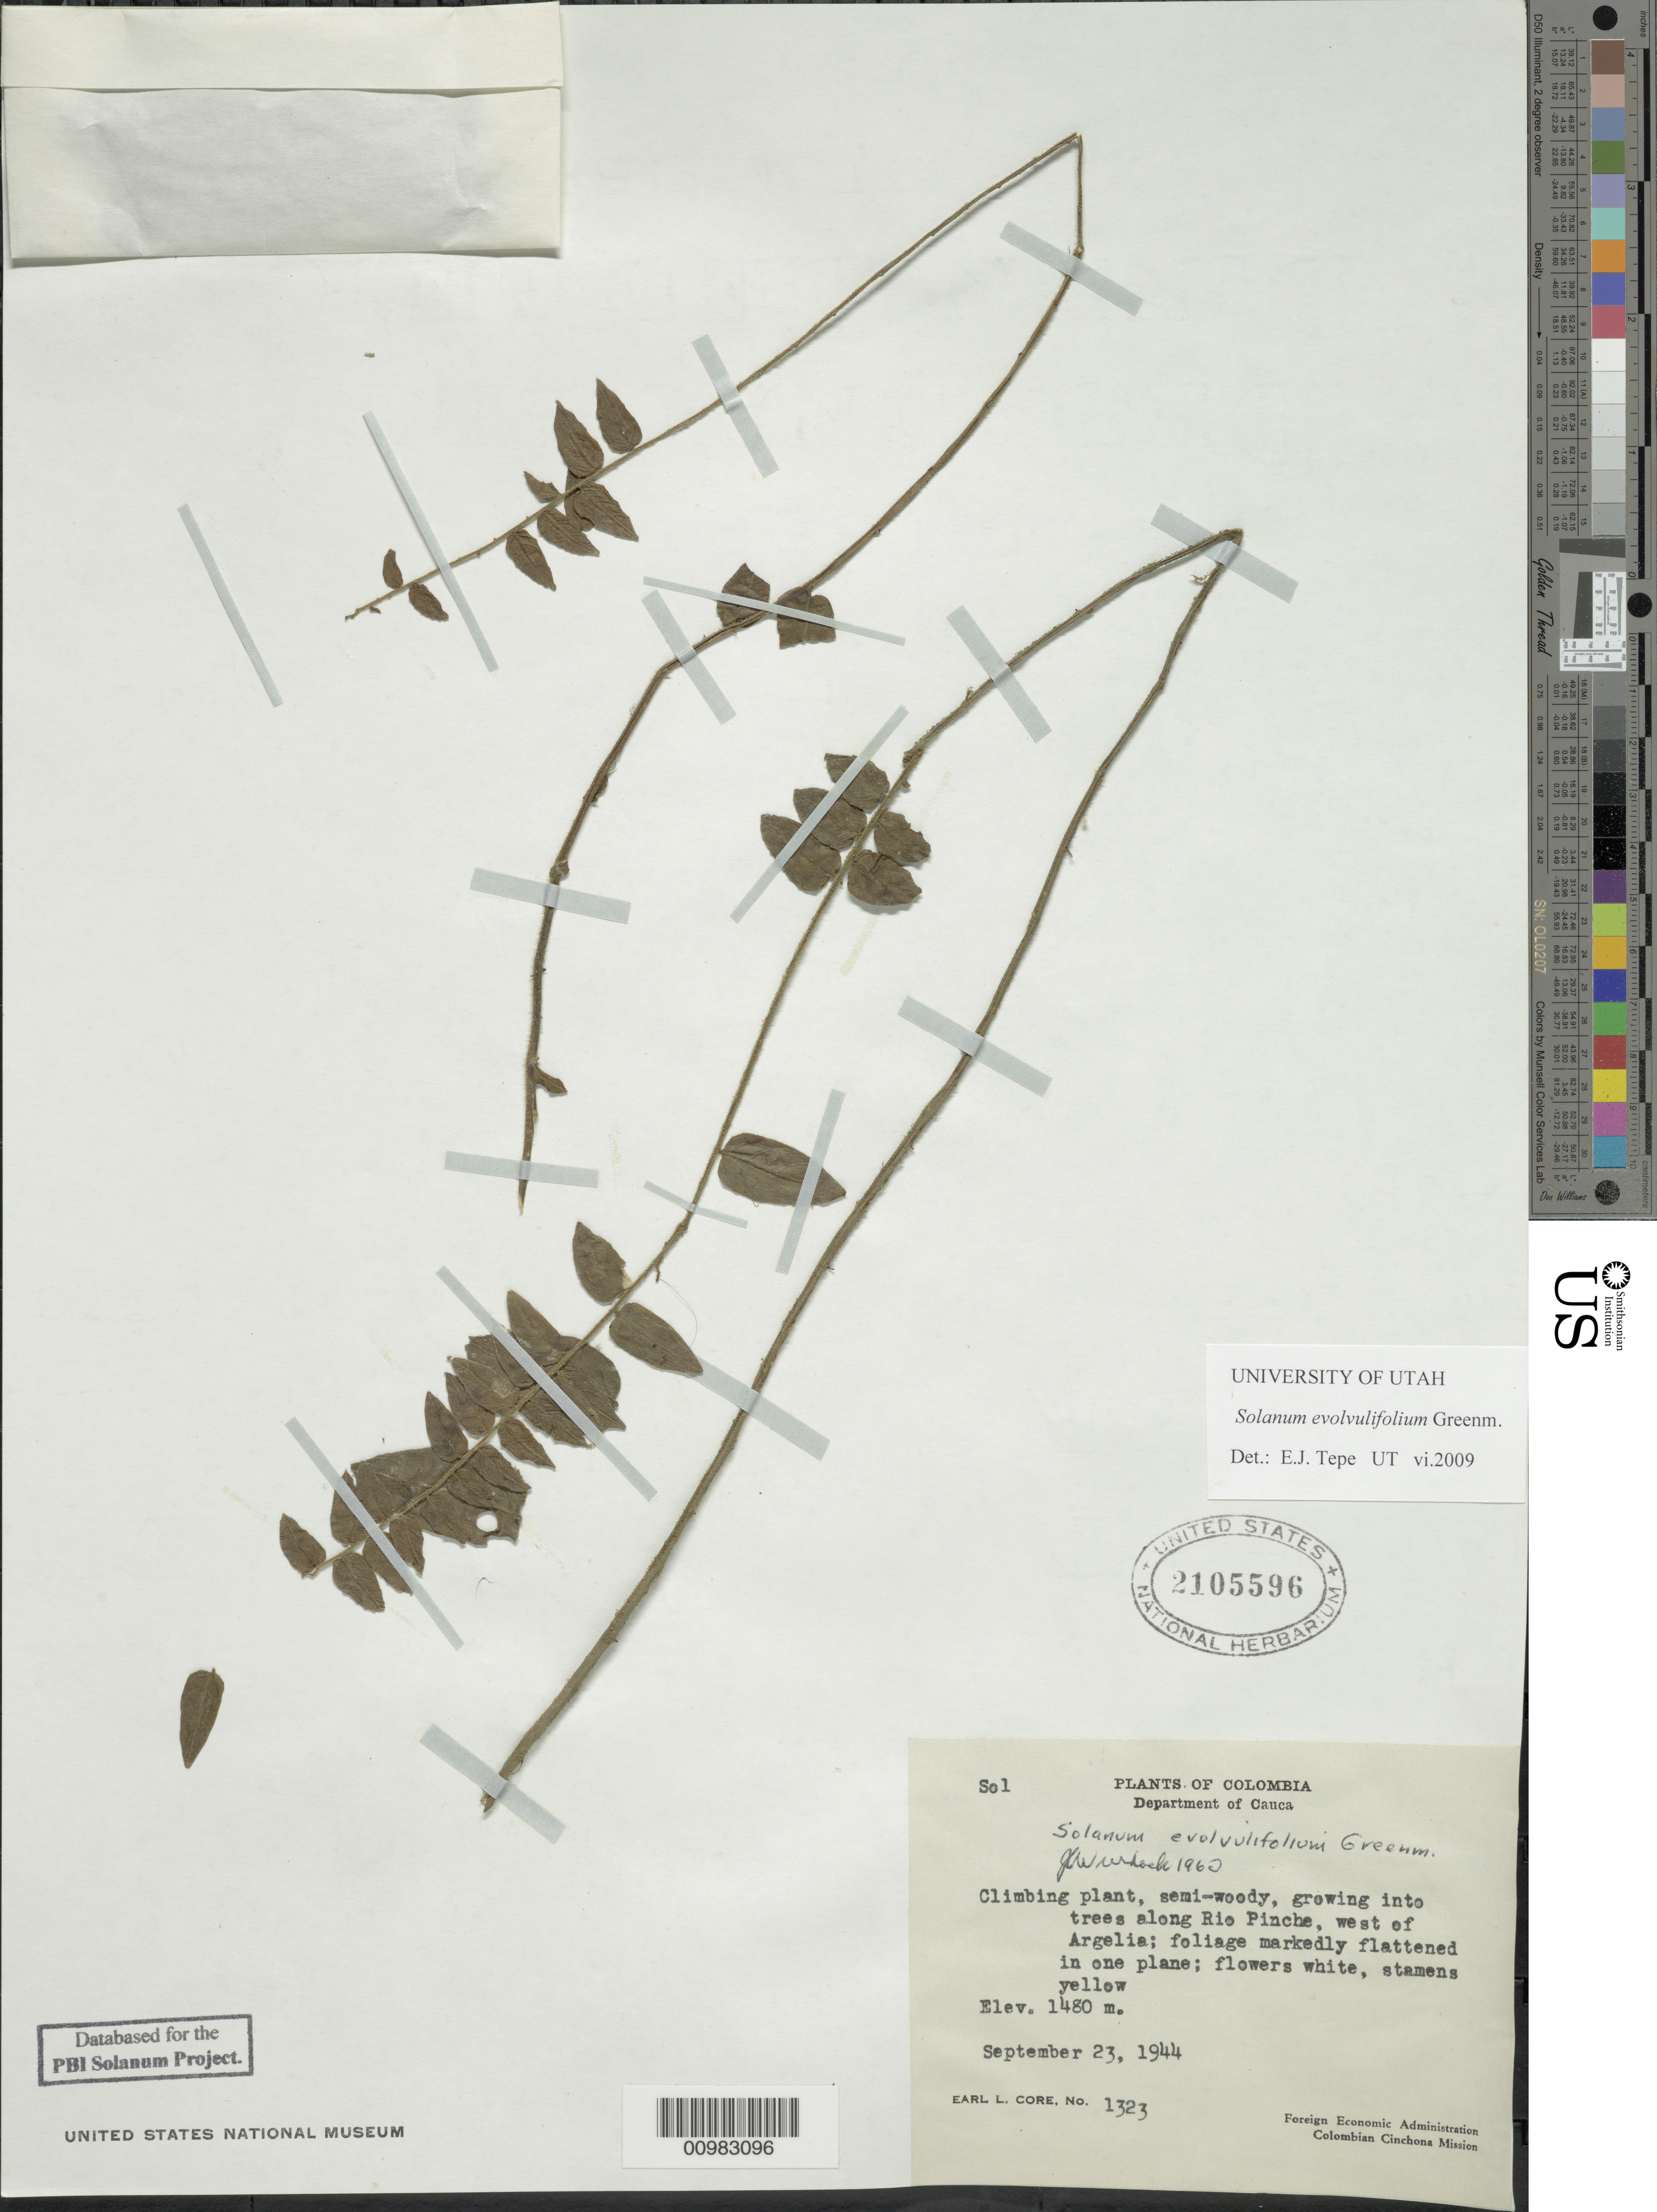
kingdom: Plantae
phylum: Tracheophyta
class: Magnoliopsida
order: Solanales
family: Solanaceae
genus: Solanum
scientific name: Solanum evolvulifolium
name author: Greenm. ex Donn. Sm.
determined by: Tepe, E. J., (UT)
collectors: E. L. Core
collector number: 1323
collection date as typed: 23 Sep 1944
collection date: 1944-09-23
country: Colombia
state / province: Cauca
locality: Along Río Pinche, W of Argelia.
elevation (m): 1480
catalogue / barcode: US 2105596